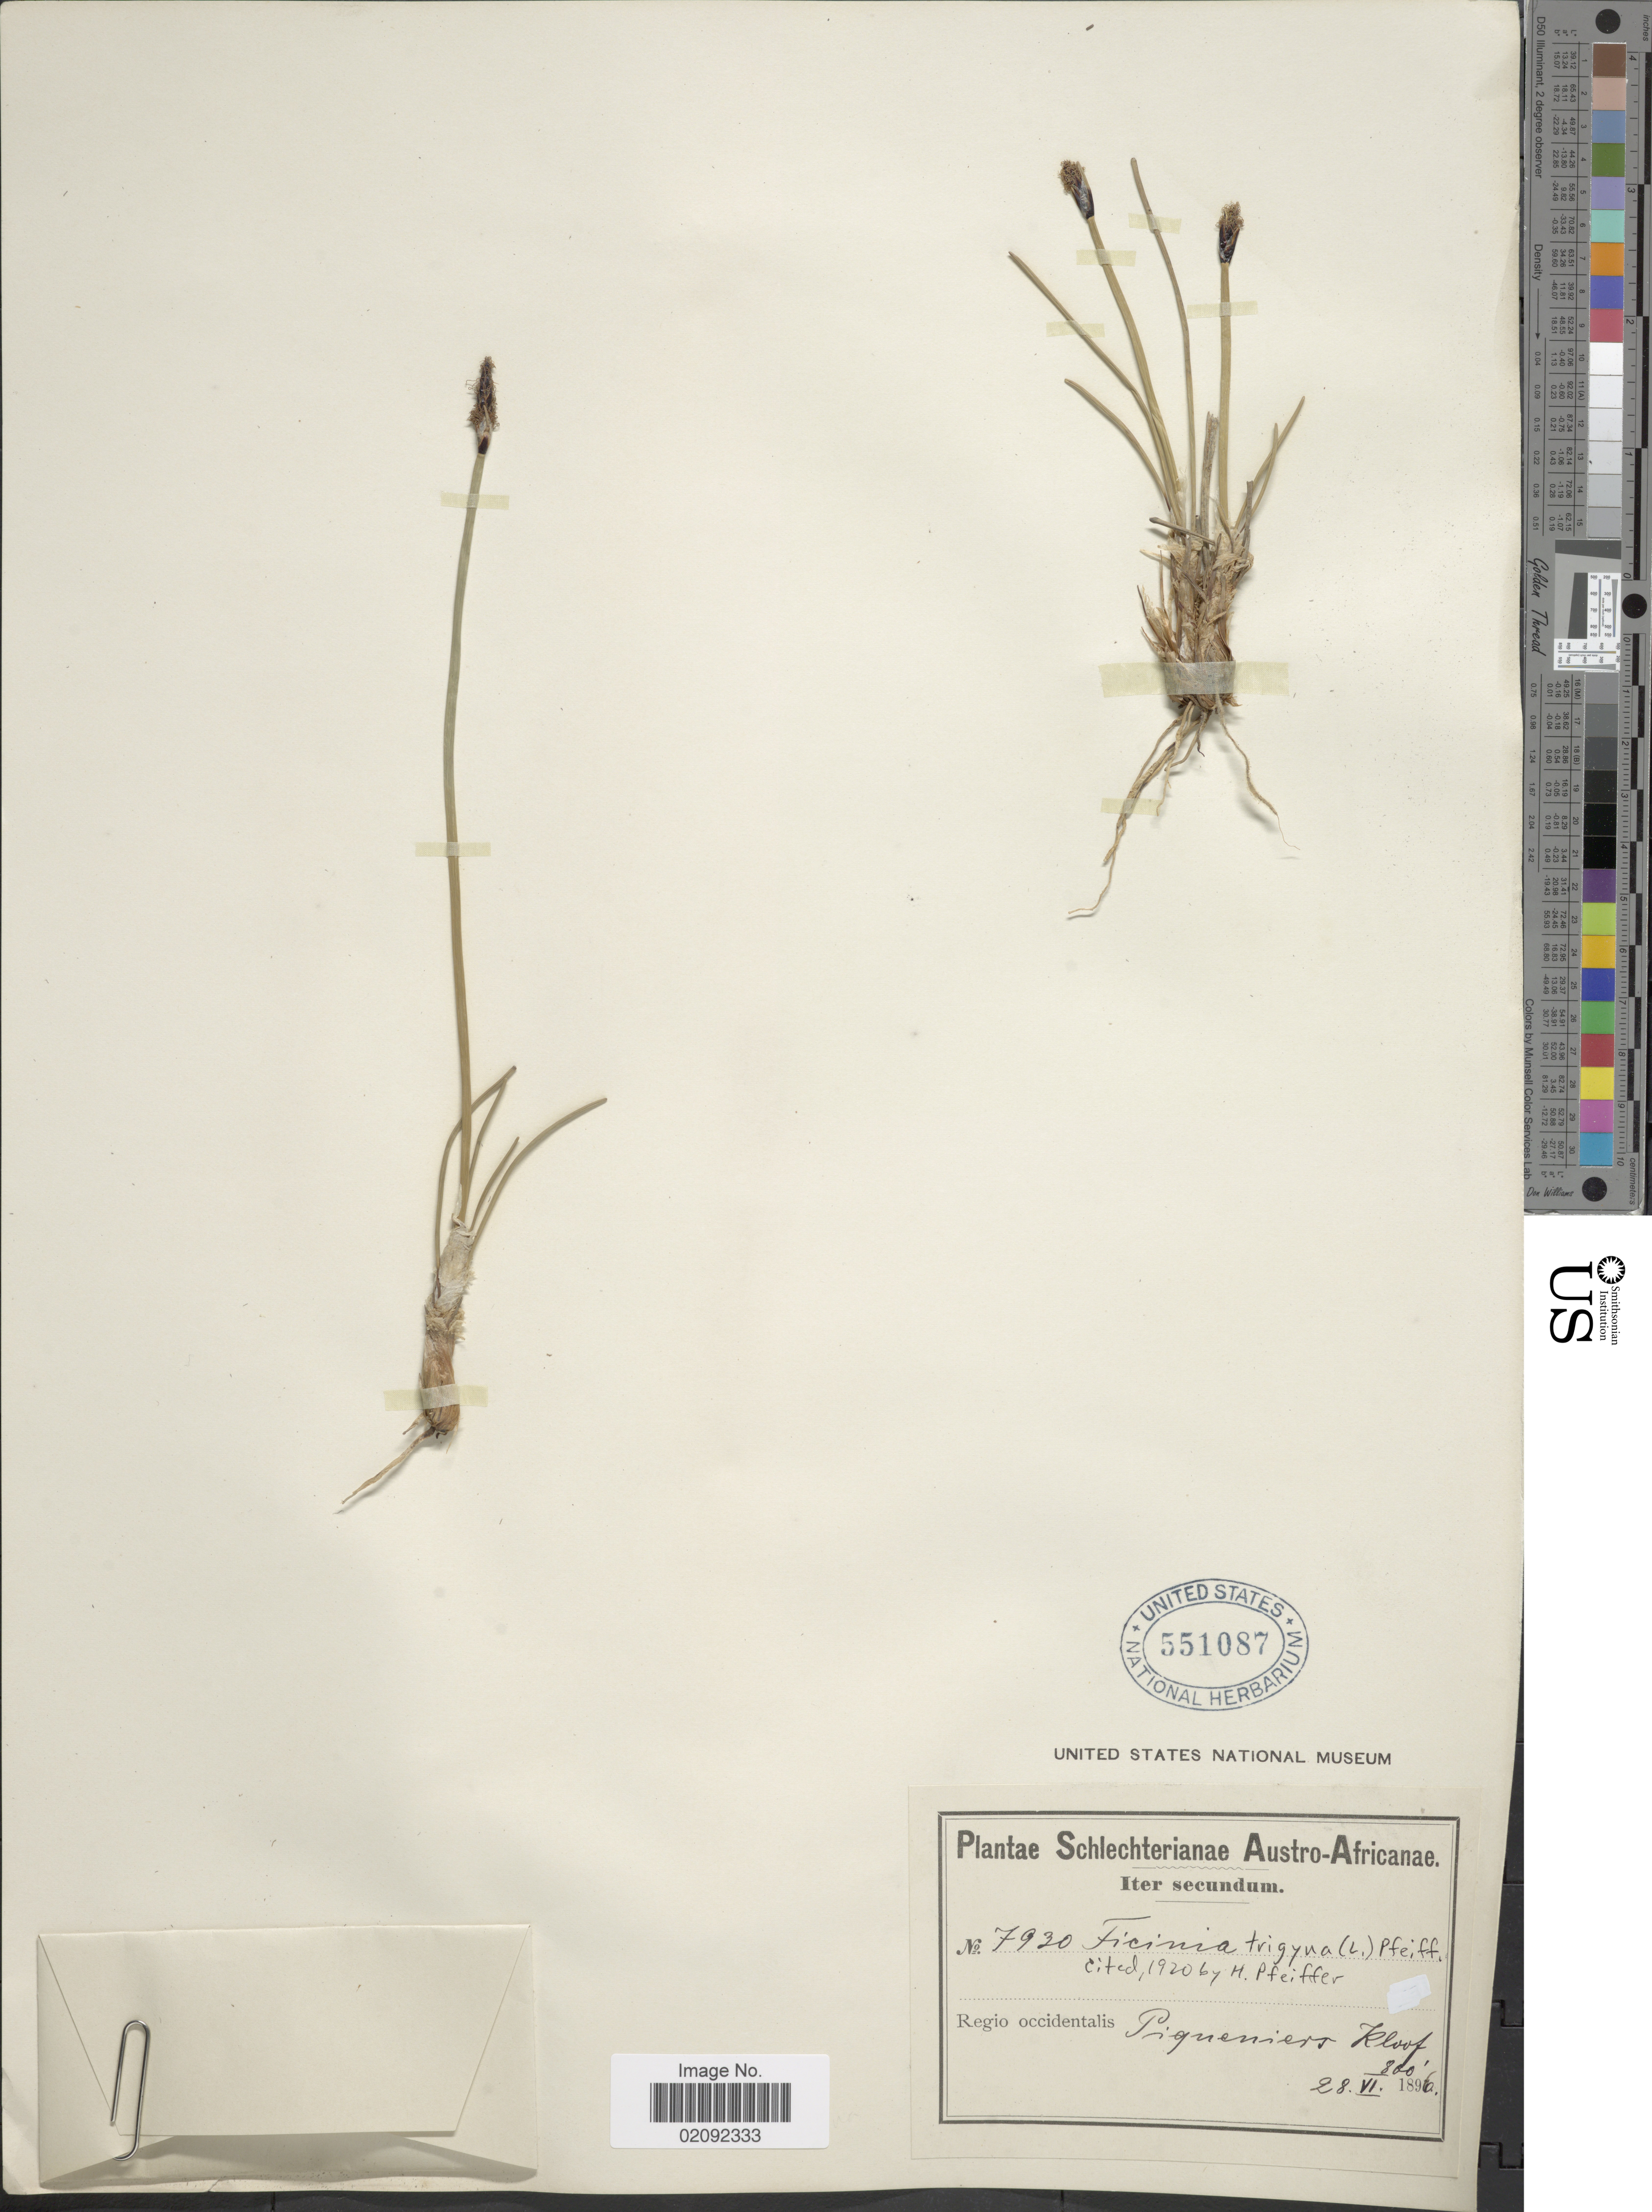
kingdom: Plantae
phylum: Tracheophyta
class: Liliopsida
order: Poales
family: Cyperaceae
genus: Ficinia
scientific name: Ficinia deusta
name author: (P.J. Bergius) Levyns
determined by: Strong, Mark T., (BOT), Smithsonian Institution - National Museum of Natural History (UNITED STATES)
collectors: Schlechter, --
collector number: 7930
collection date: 1896-06-28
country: South Africa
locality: Austro-Africanae, Regio occidentalis, Piqueniers Kloof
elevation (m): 244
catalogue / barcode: US 551087